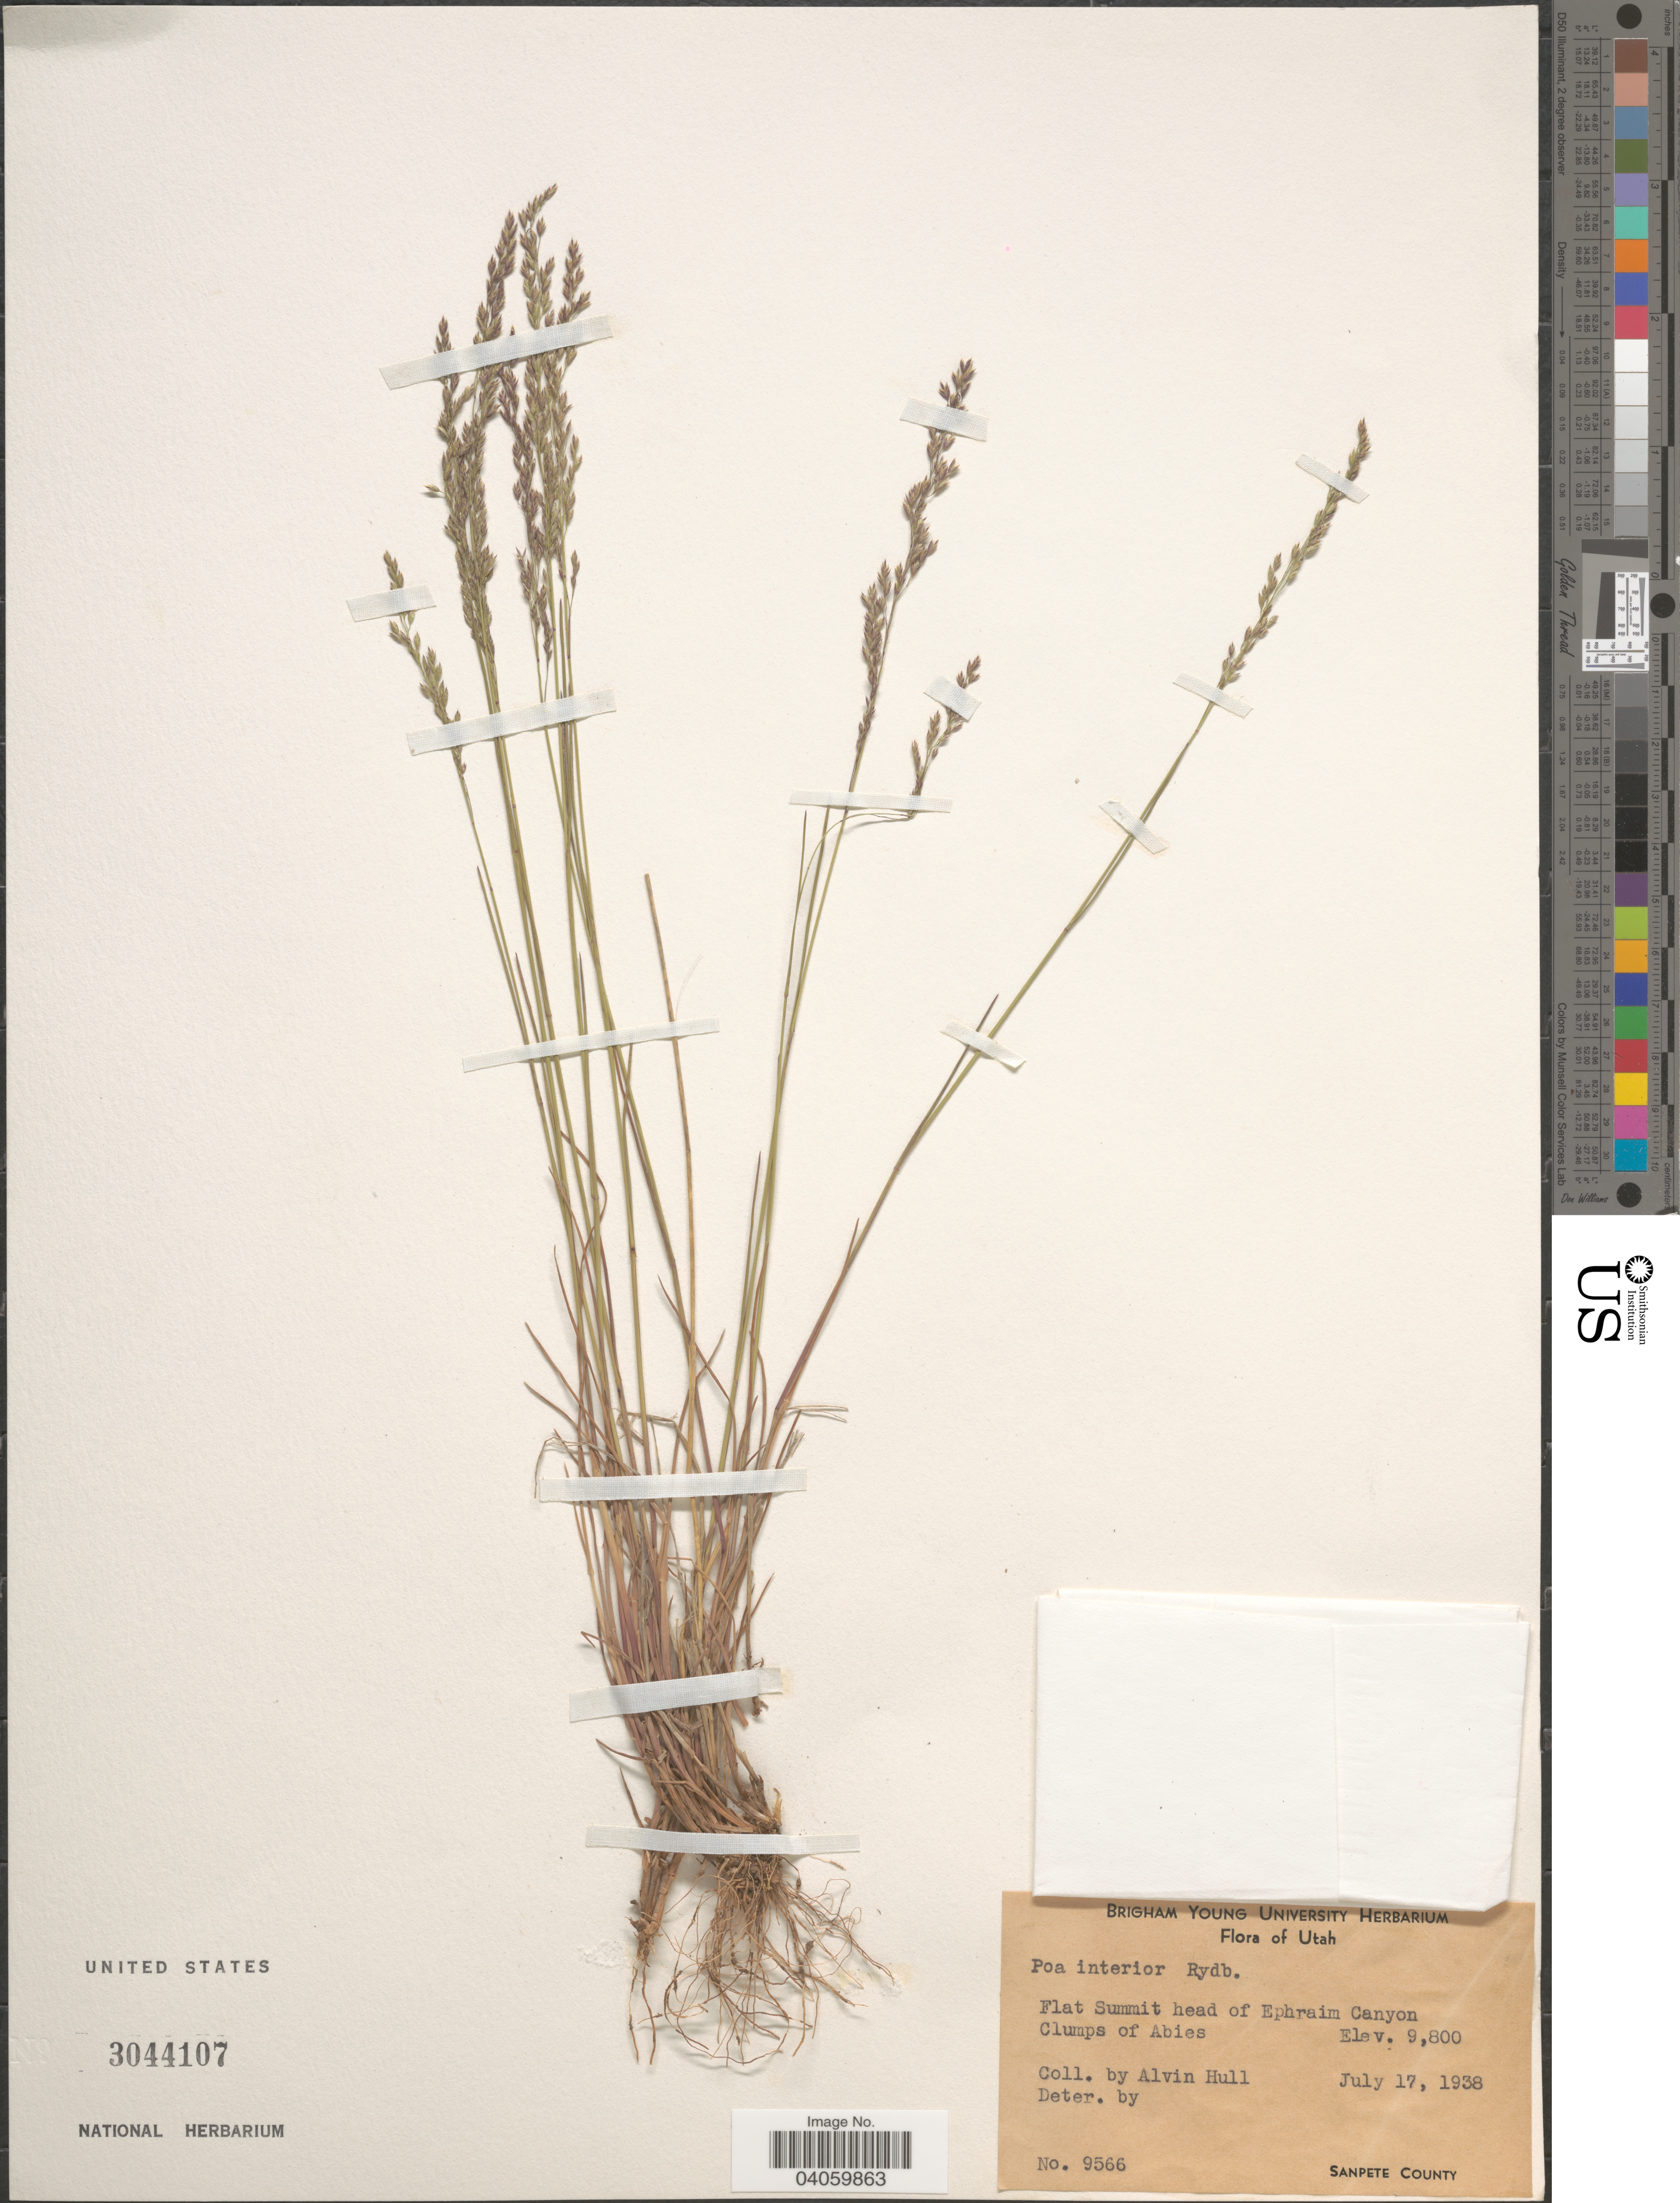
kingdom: Plantae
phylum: Tracheophyta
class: Liliopsida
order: Poales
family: Poaceae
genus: Poa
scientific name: Poa interior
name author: Rydb.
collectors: A. Hull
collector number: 9566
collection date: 1938-07-17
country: United States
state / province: Utah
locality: Flat Summit head of Ephraim Canyon. Clumbs of Abies. Sanpete County.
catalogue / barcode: US 3044107